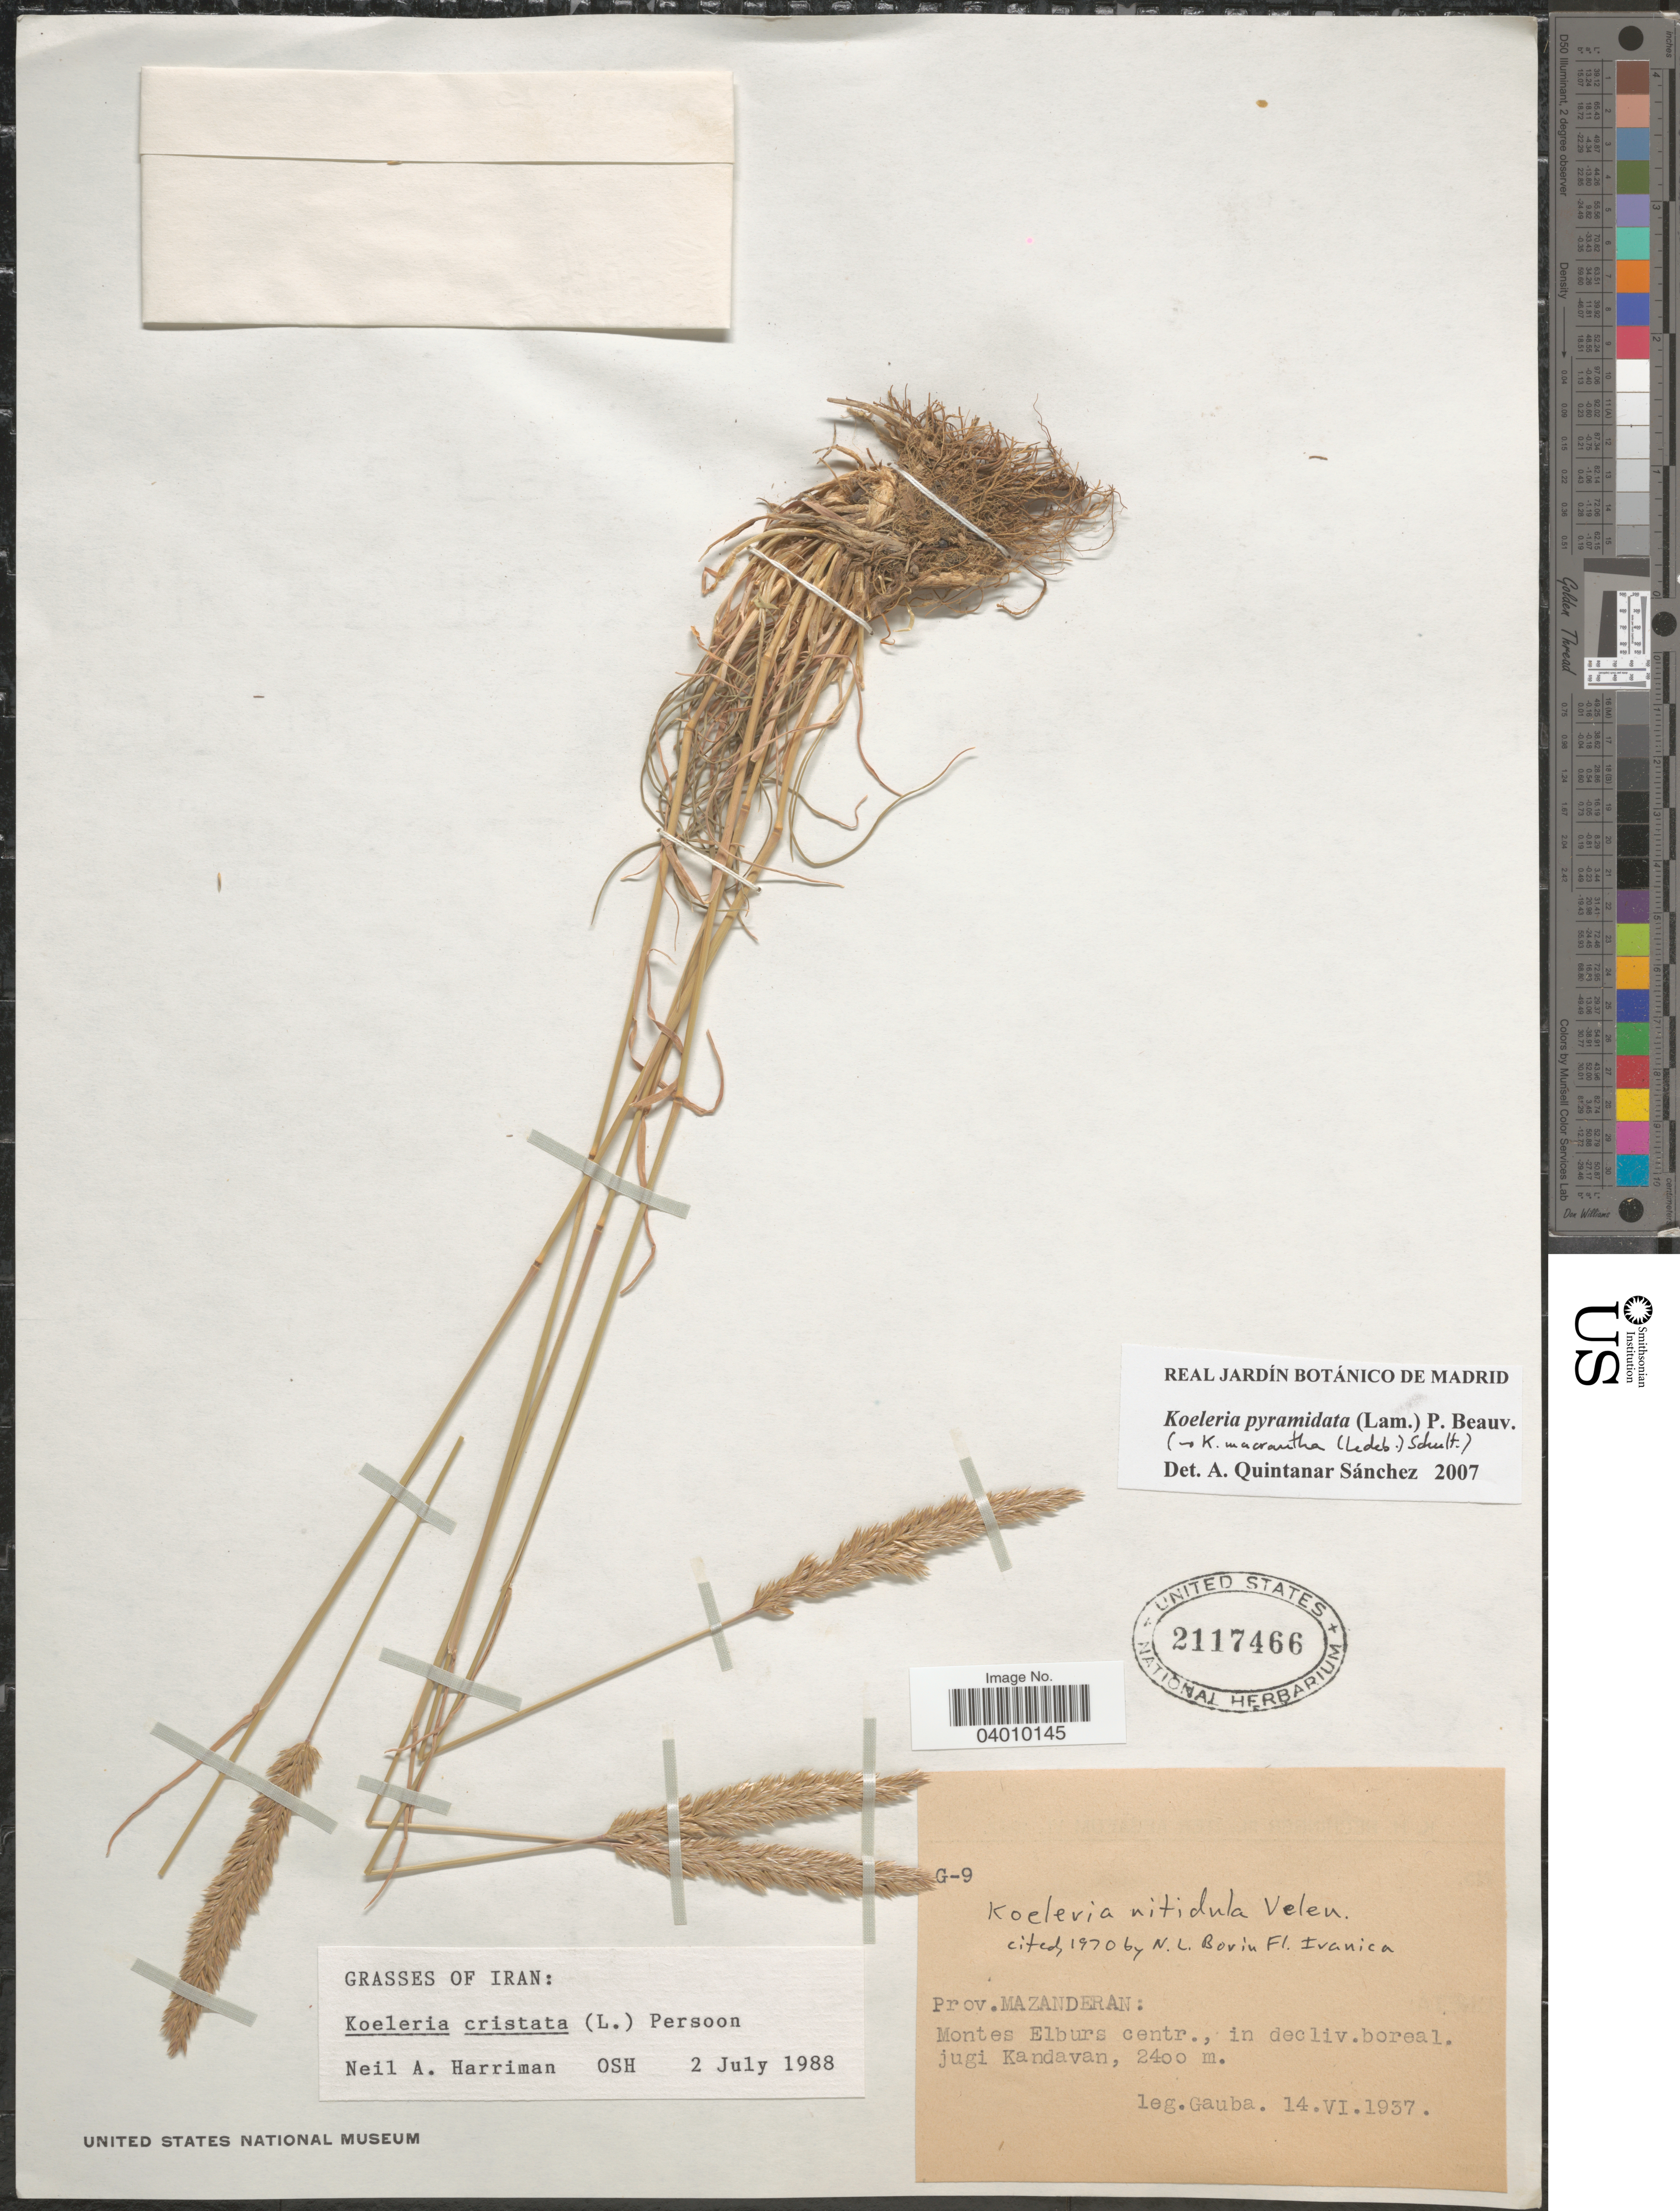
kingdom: Plantae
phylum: Tracheophyta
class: Liliopsida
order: Poales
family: Poaceae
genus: Koeleria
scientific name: Koeleria pyramidata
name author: (Lam.) P. Beauv.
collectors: E. Gauba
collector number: G-9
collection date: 1937-06-14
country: Iran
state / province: Mazandaran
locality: Prov. Mazanderan: Montes Elburs centr., in decliv. boreal. jugi Kandavan.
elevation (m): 2400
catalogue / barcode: US 2117466